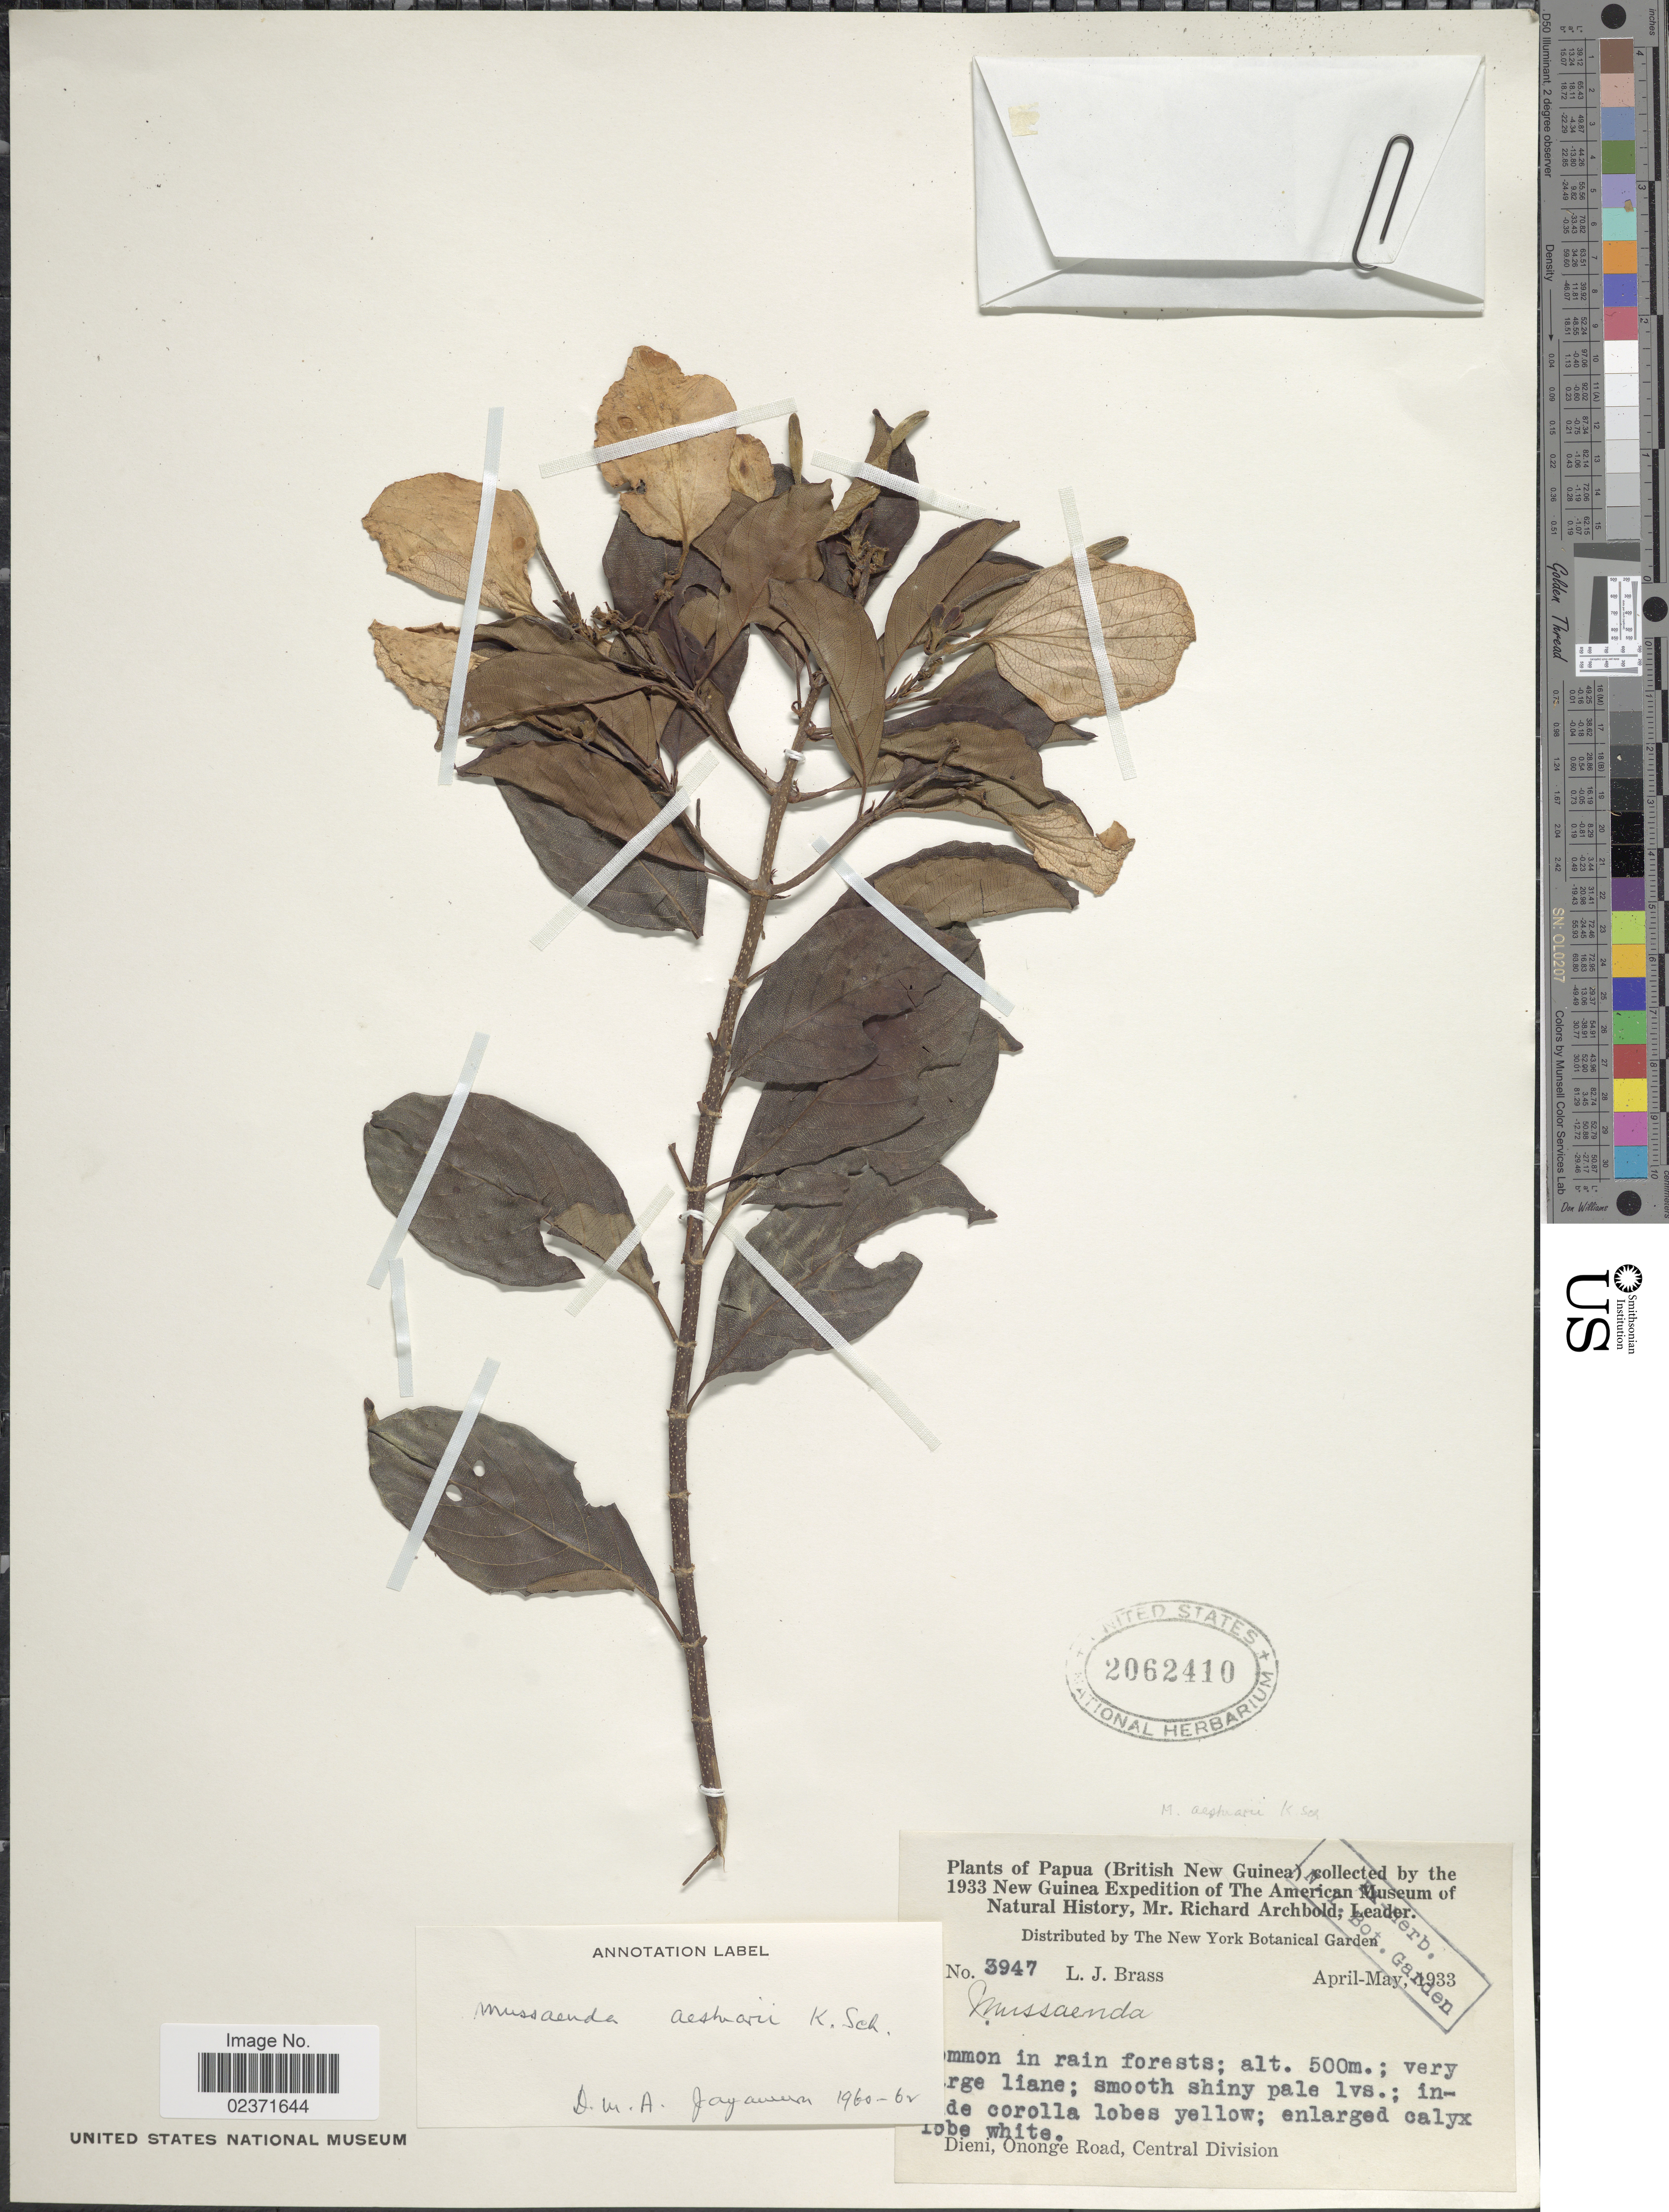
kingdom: Plantae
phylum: Tracheophyta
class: Magnoliopsida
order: Gentianales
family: Rubiaceae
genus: Mussaenda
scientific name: Mussaenda aestuarii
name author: K. Schum.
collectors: L. J. Brass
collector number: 3947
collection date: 1933-04/1933-05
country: Papua New Guinea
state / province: Central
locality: Papua (british New Guinea). Dienii, Ononge Road, Central division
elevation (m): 500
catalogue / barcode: US 2062410